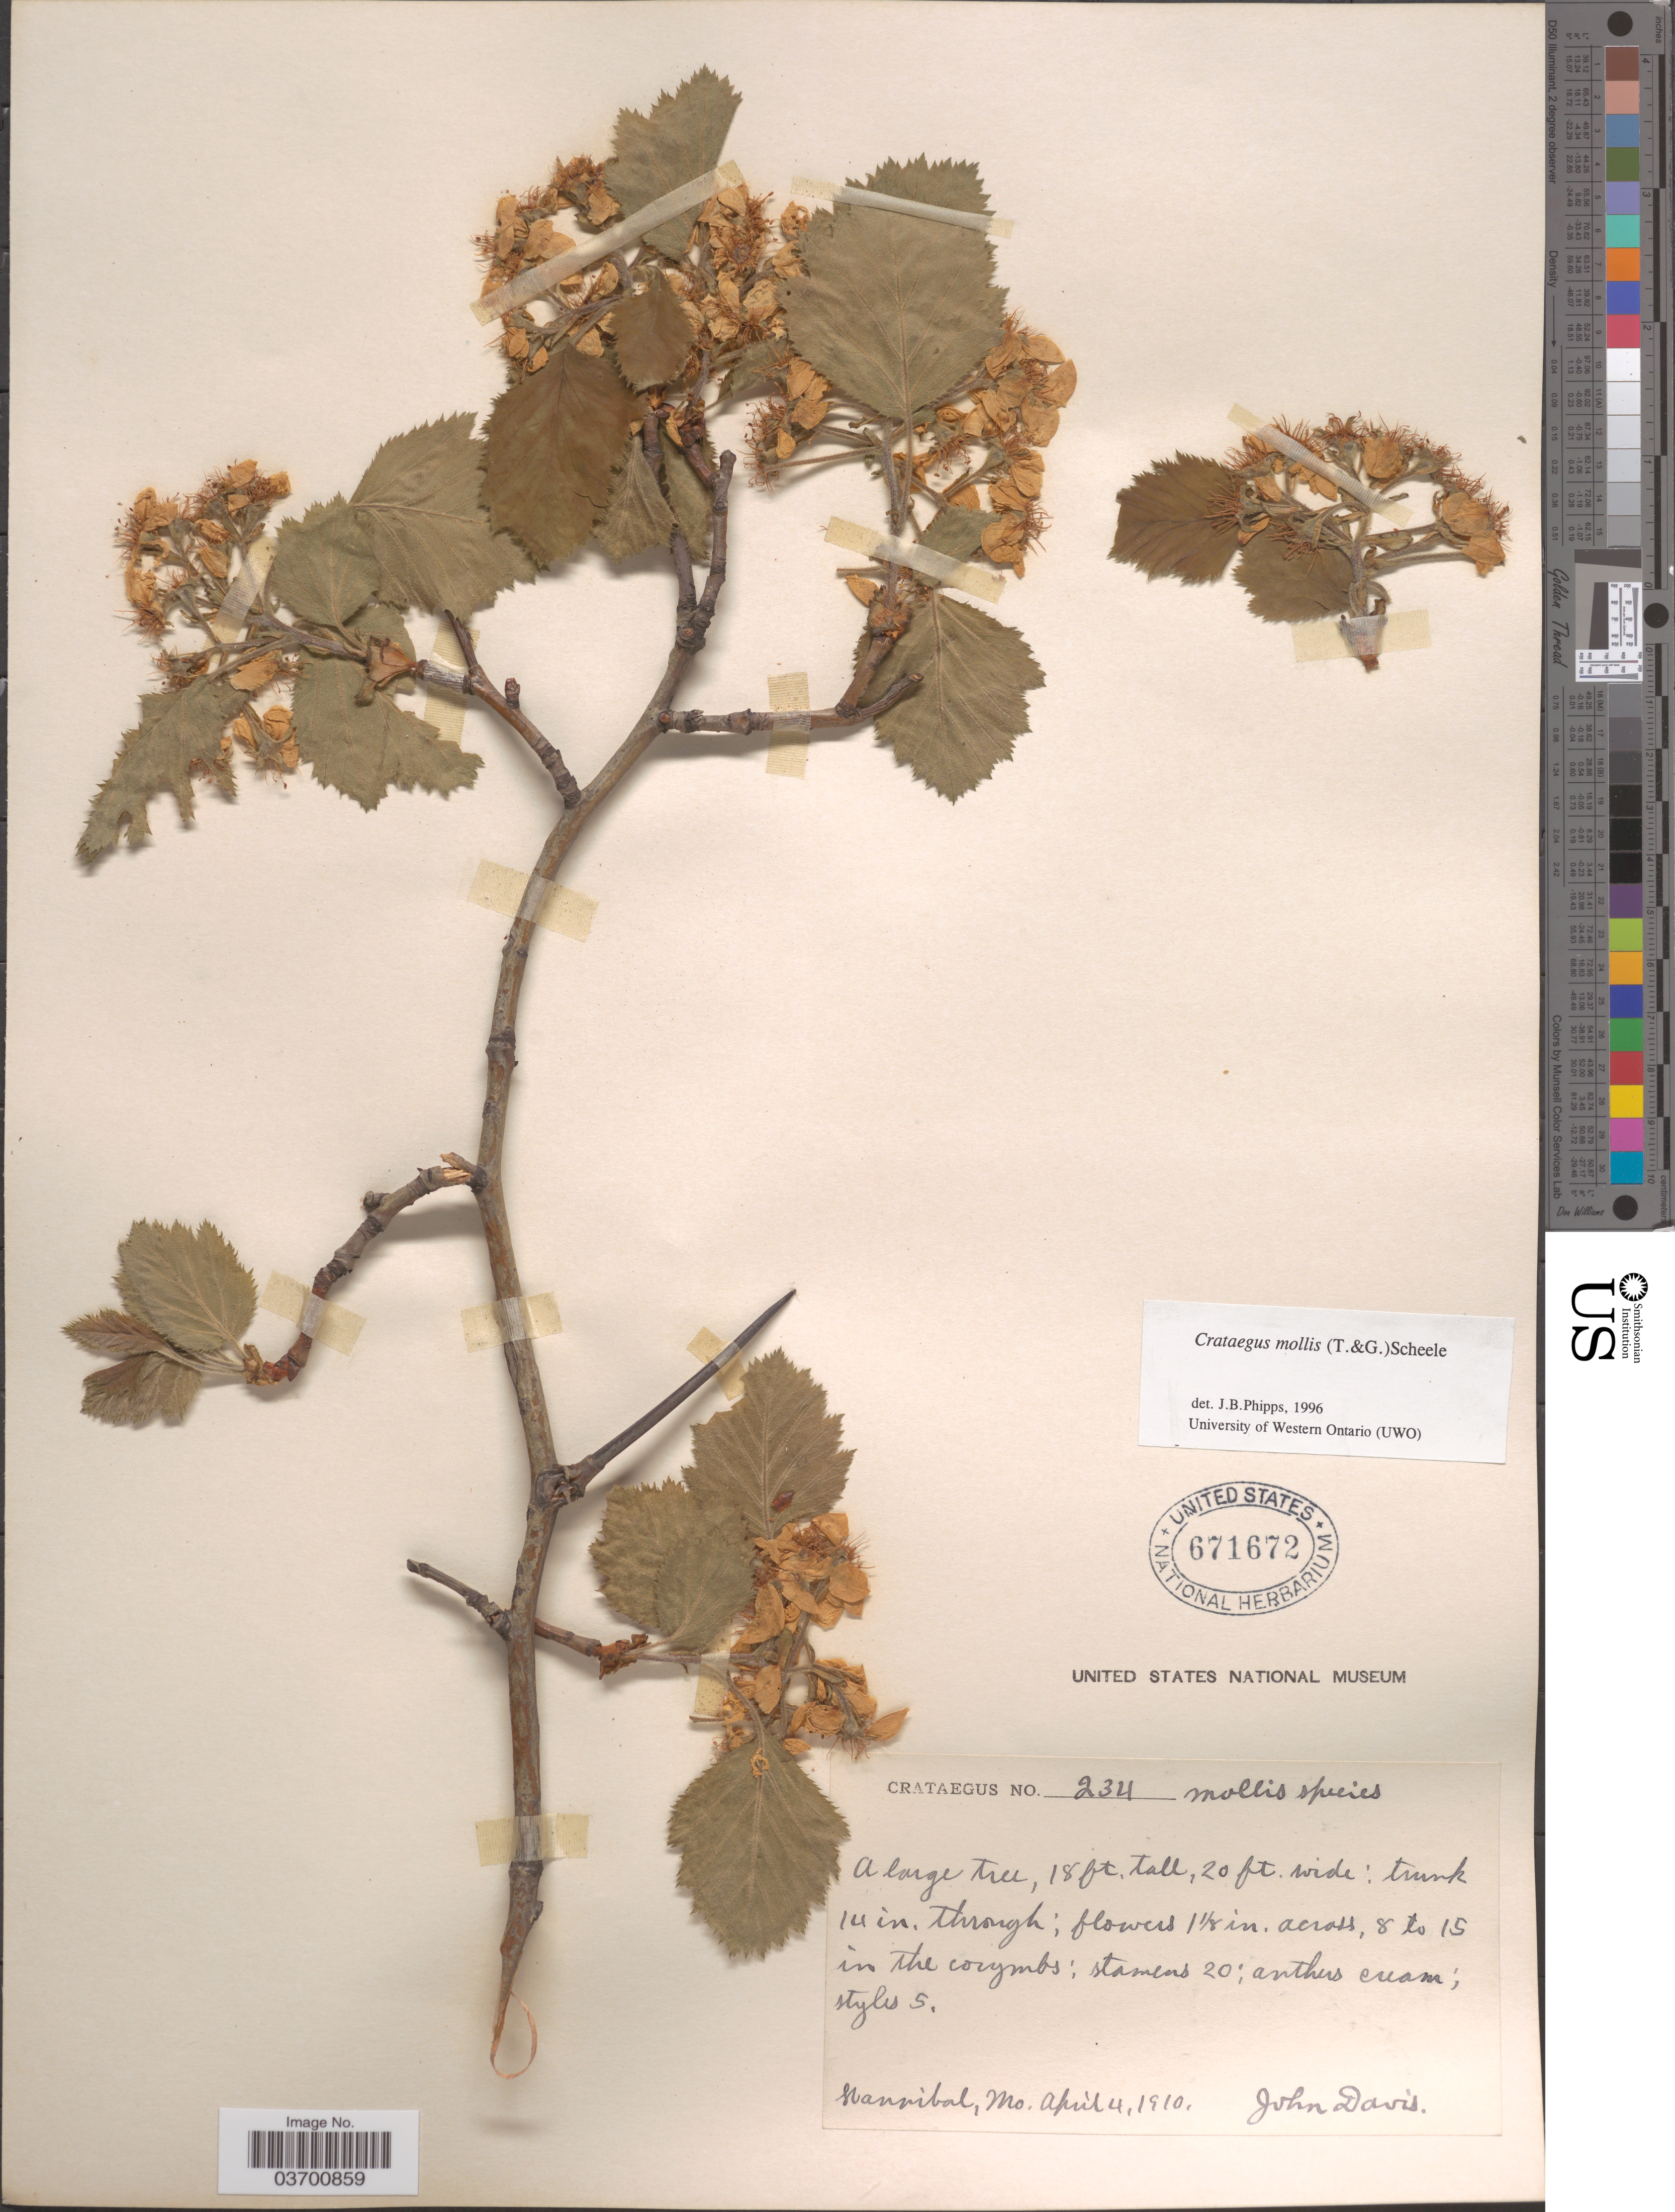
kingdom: Plantae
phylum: Tracheophyta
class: Magnoliopsida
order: Rosales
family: Rosaceae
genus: Crataegus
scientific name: Crataegus mollis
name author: (Torr. & A. Gray) Scheele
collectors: J. Davis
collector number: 234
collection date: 1910-04-04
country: United States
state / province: Missouri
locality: Hannibal.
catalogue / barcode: US 671672